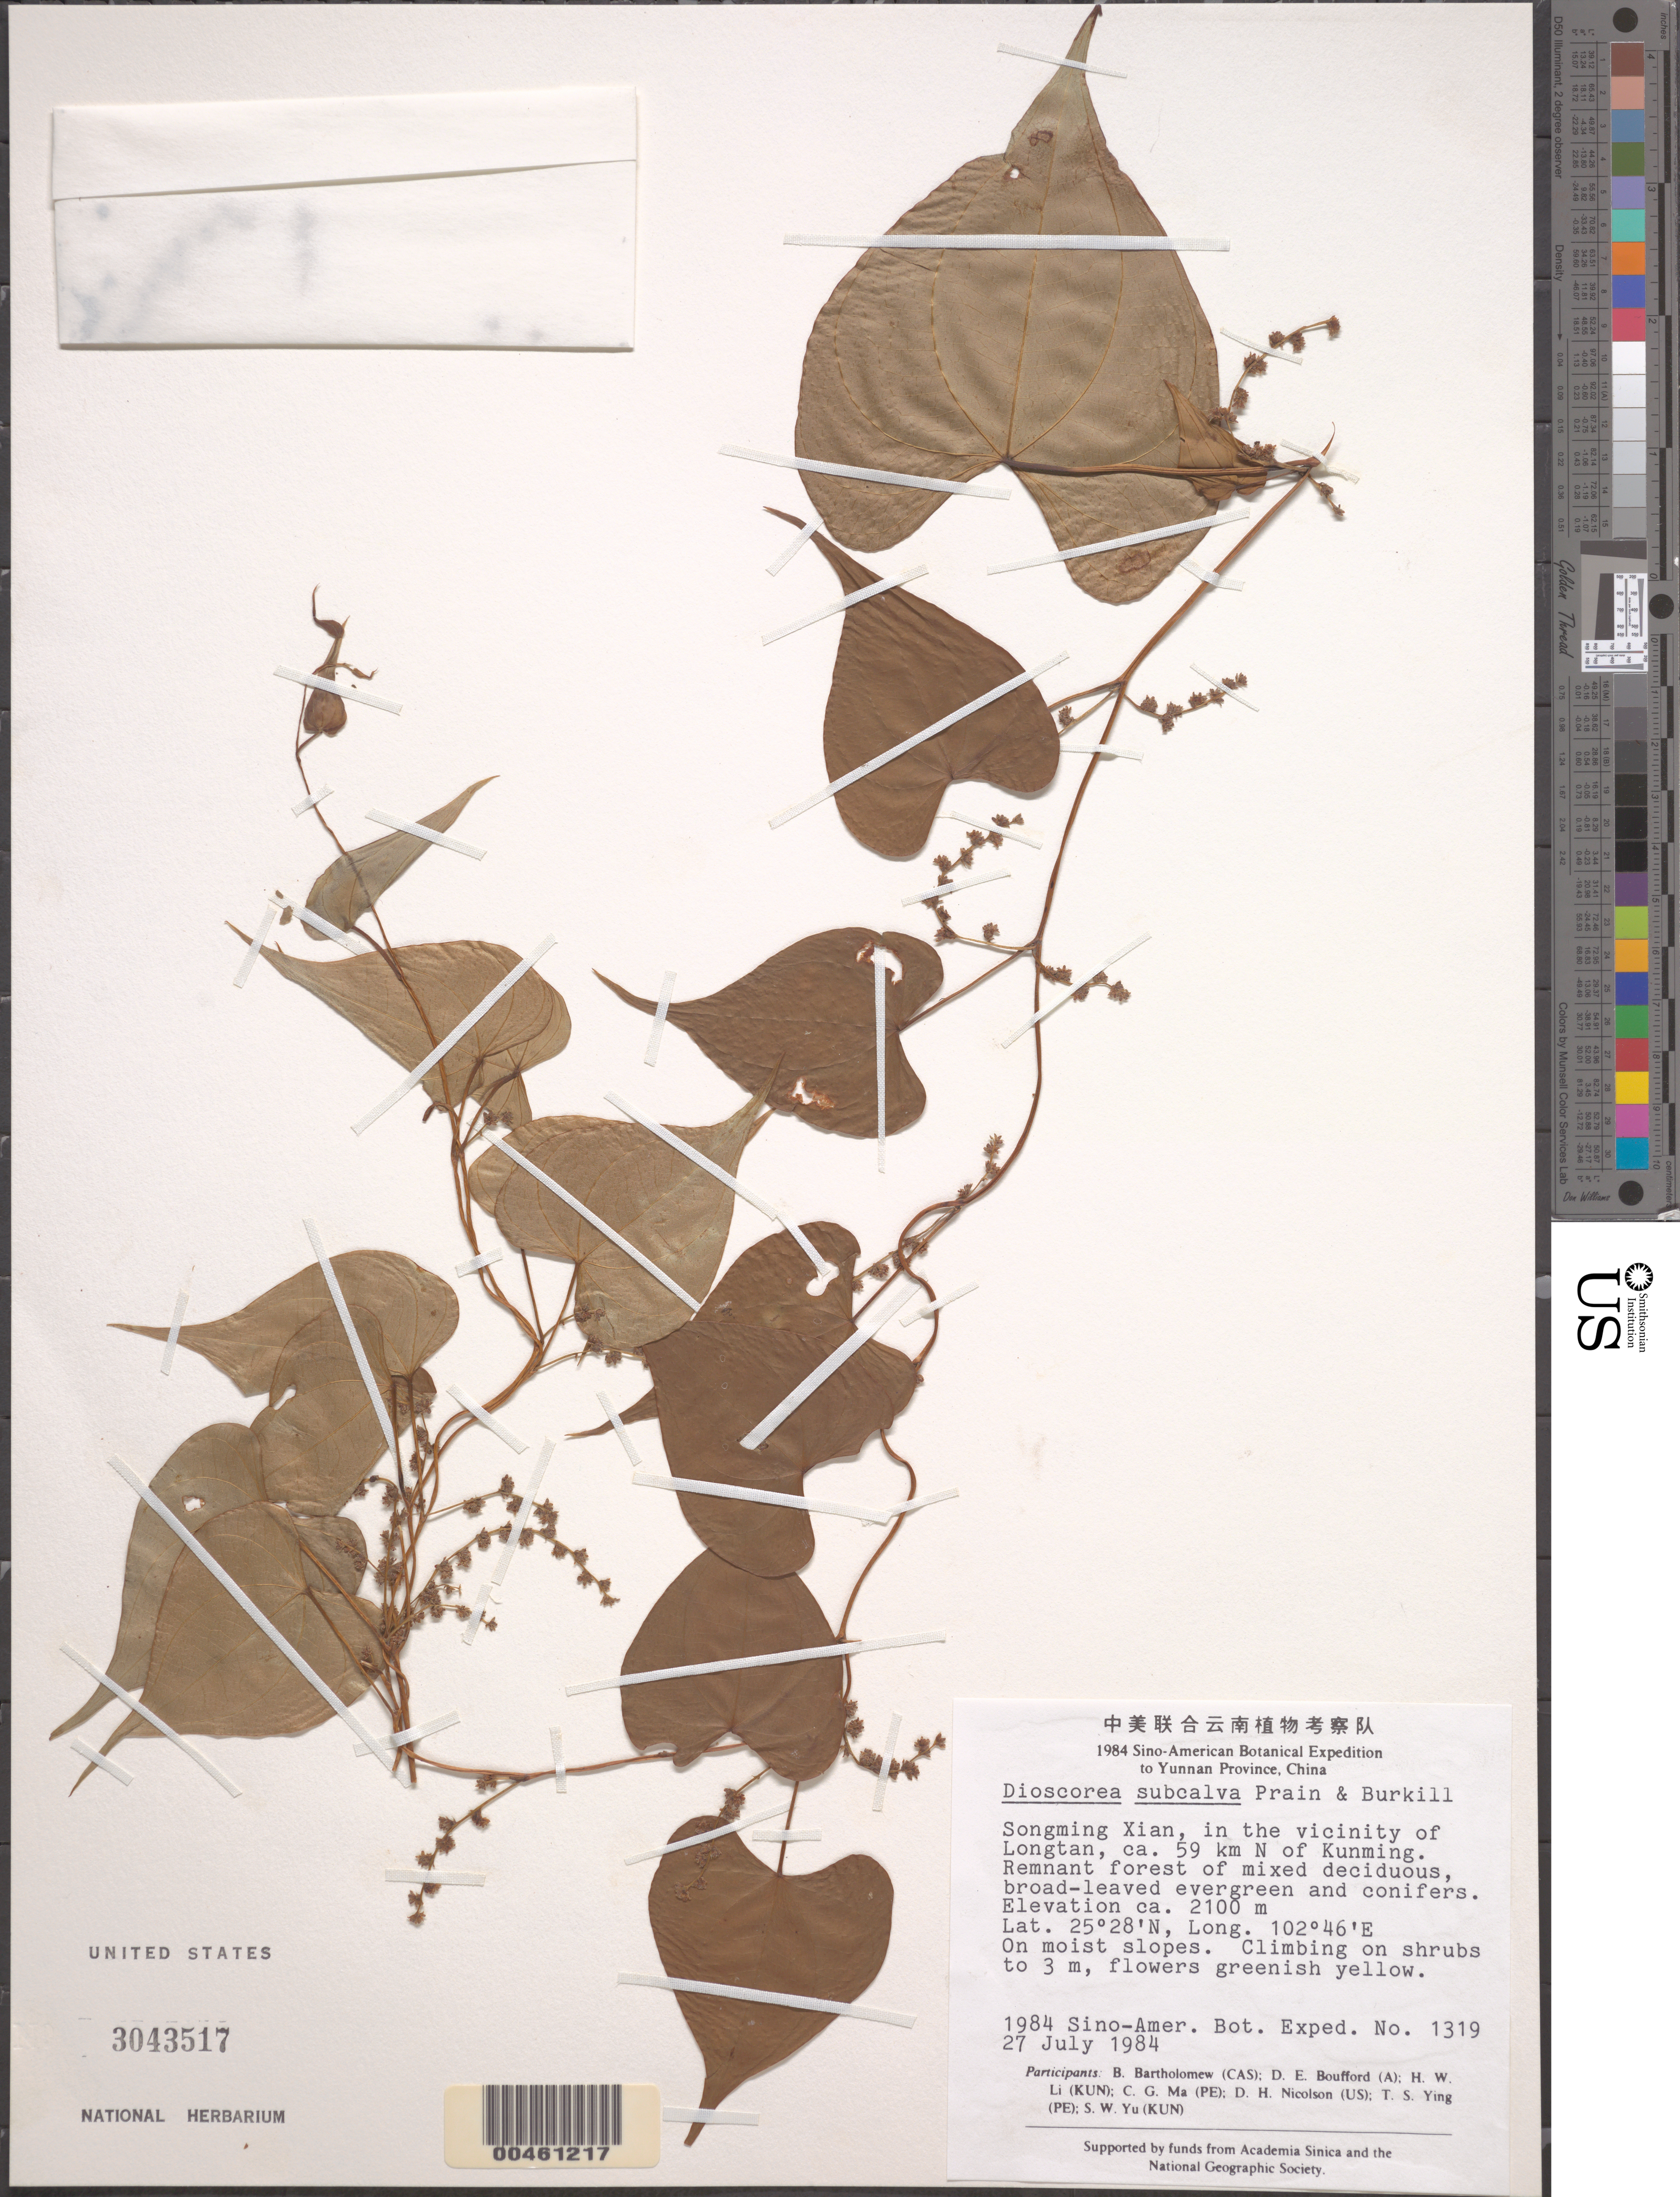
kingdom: Plantae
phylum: Tracheophyta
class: Liliopsida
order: Dioscoreales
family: Dioscoreaceae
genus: Dioscorea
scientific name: Dioscorea subcalva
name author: Prain & Burkill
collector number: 1319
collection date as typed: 27 Jul 1984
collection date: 1984-07-27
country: China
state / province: Yunnan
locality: In the vicinity of Longtan, ca. 59 km N of Kunming, Songming District (Songming Xian)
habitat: On moist slopes. Climbing on shrubs to 3 m, flowers greenish yellow.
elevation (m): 2100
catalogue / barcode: US 3043517